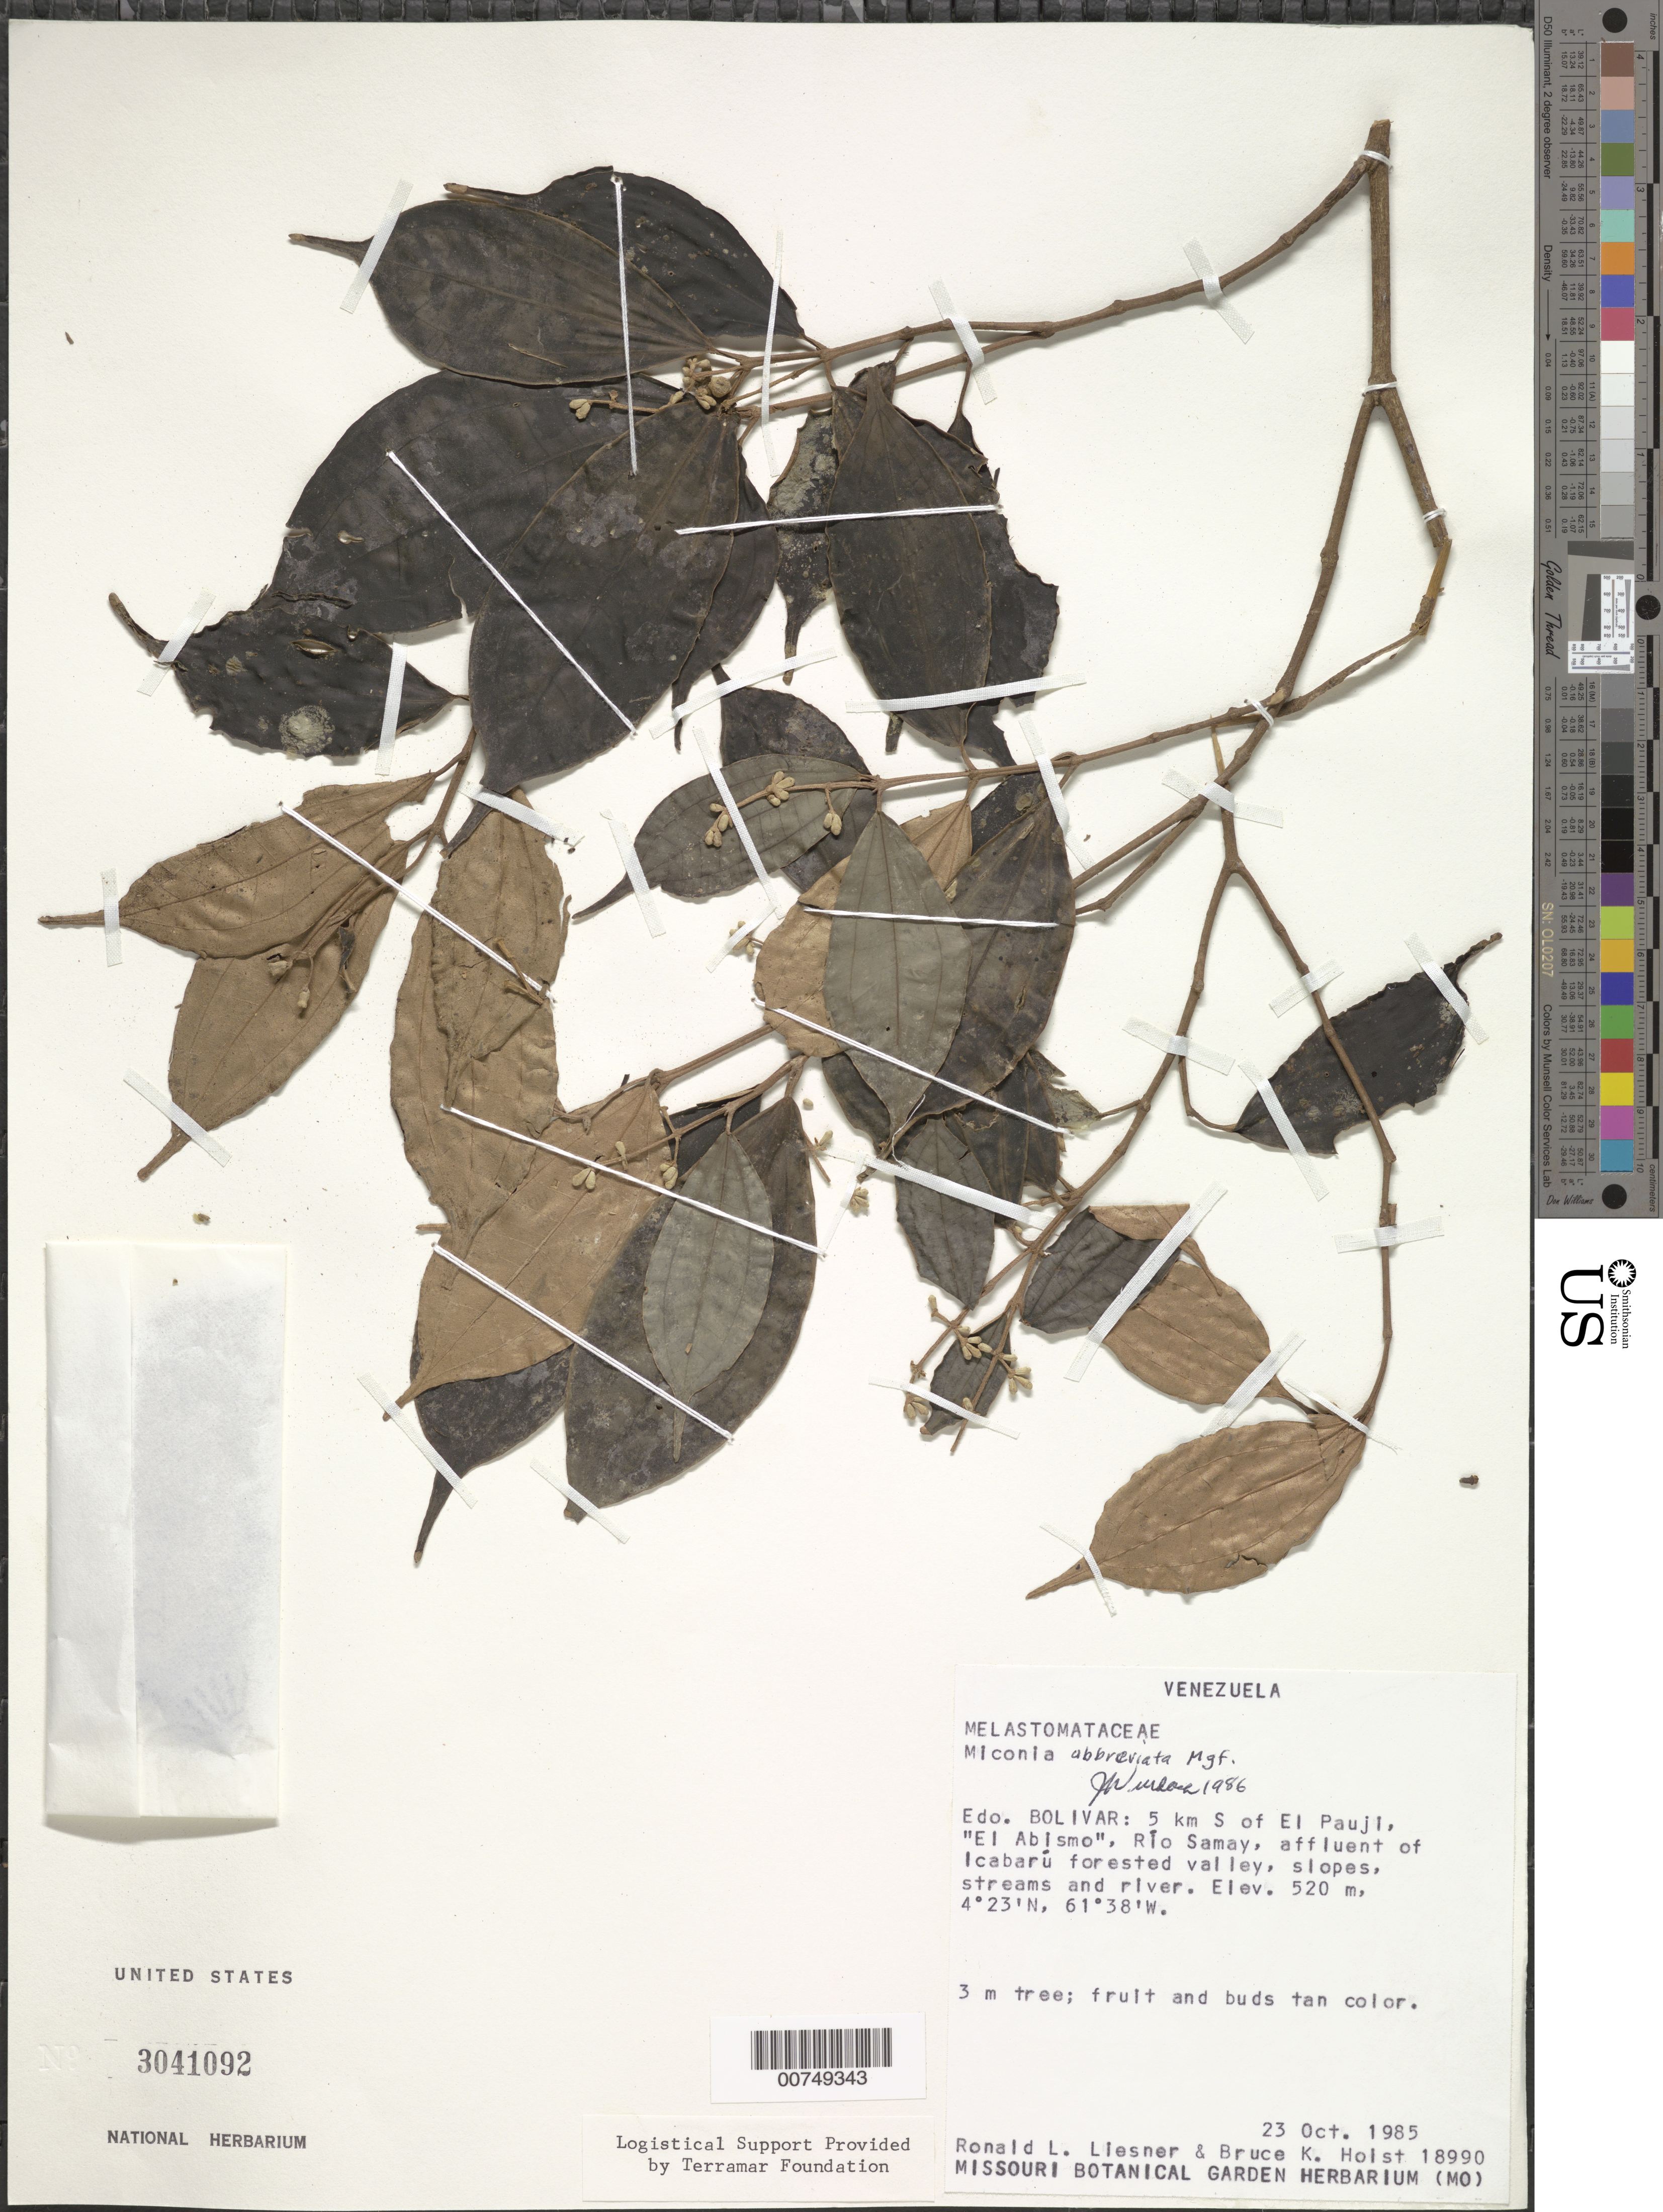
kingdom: Plantae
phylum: Tracheophyta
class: Magnoliopsida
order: Myrtales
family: Melastomataceae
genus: Miconia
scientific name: Miconia abbreviata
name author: Markgr.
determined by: Wurdack, John J., (US), US (UNITED STATES)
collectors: R. L. Liesner & B. Holst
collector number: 18990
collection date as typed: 23-Oct-85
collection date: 1985-10-23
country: Venezuela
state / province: Bolívar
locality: El Pauji, 5 km S of, "El Abismo", Río Samay, affluent of Icabarú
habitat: Forested valley, slopes, streams and river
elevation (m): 520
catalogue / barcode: US 3041092